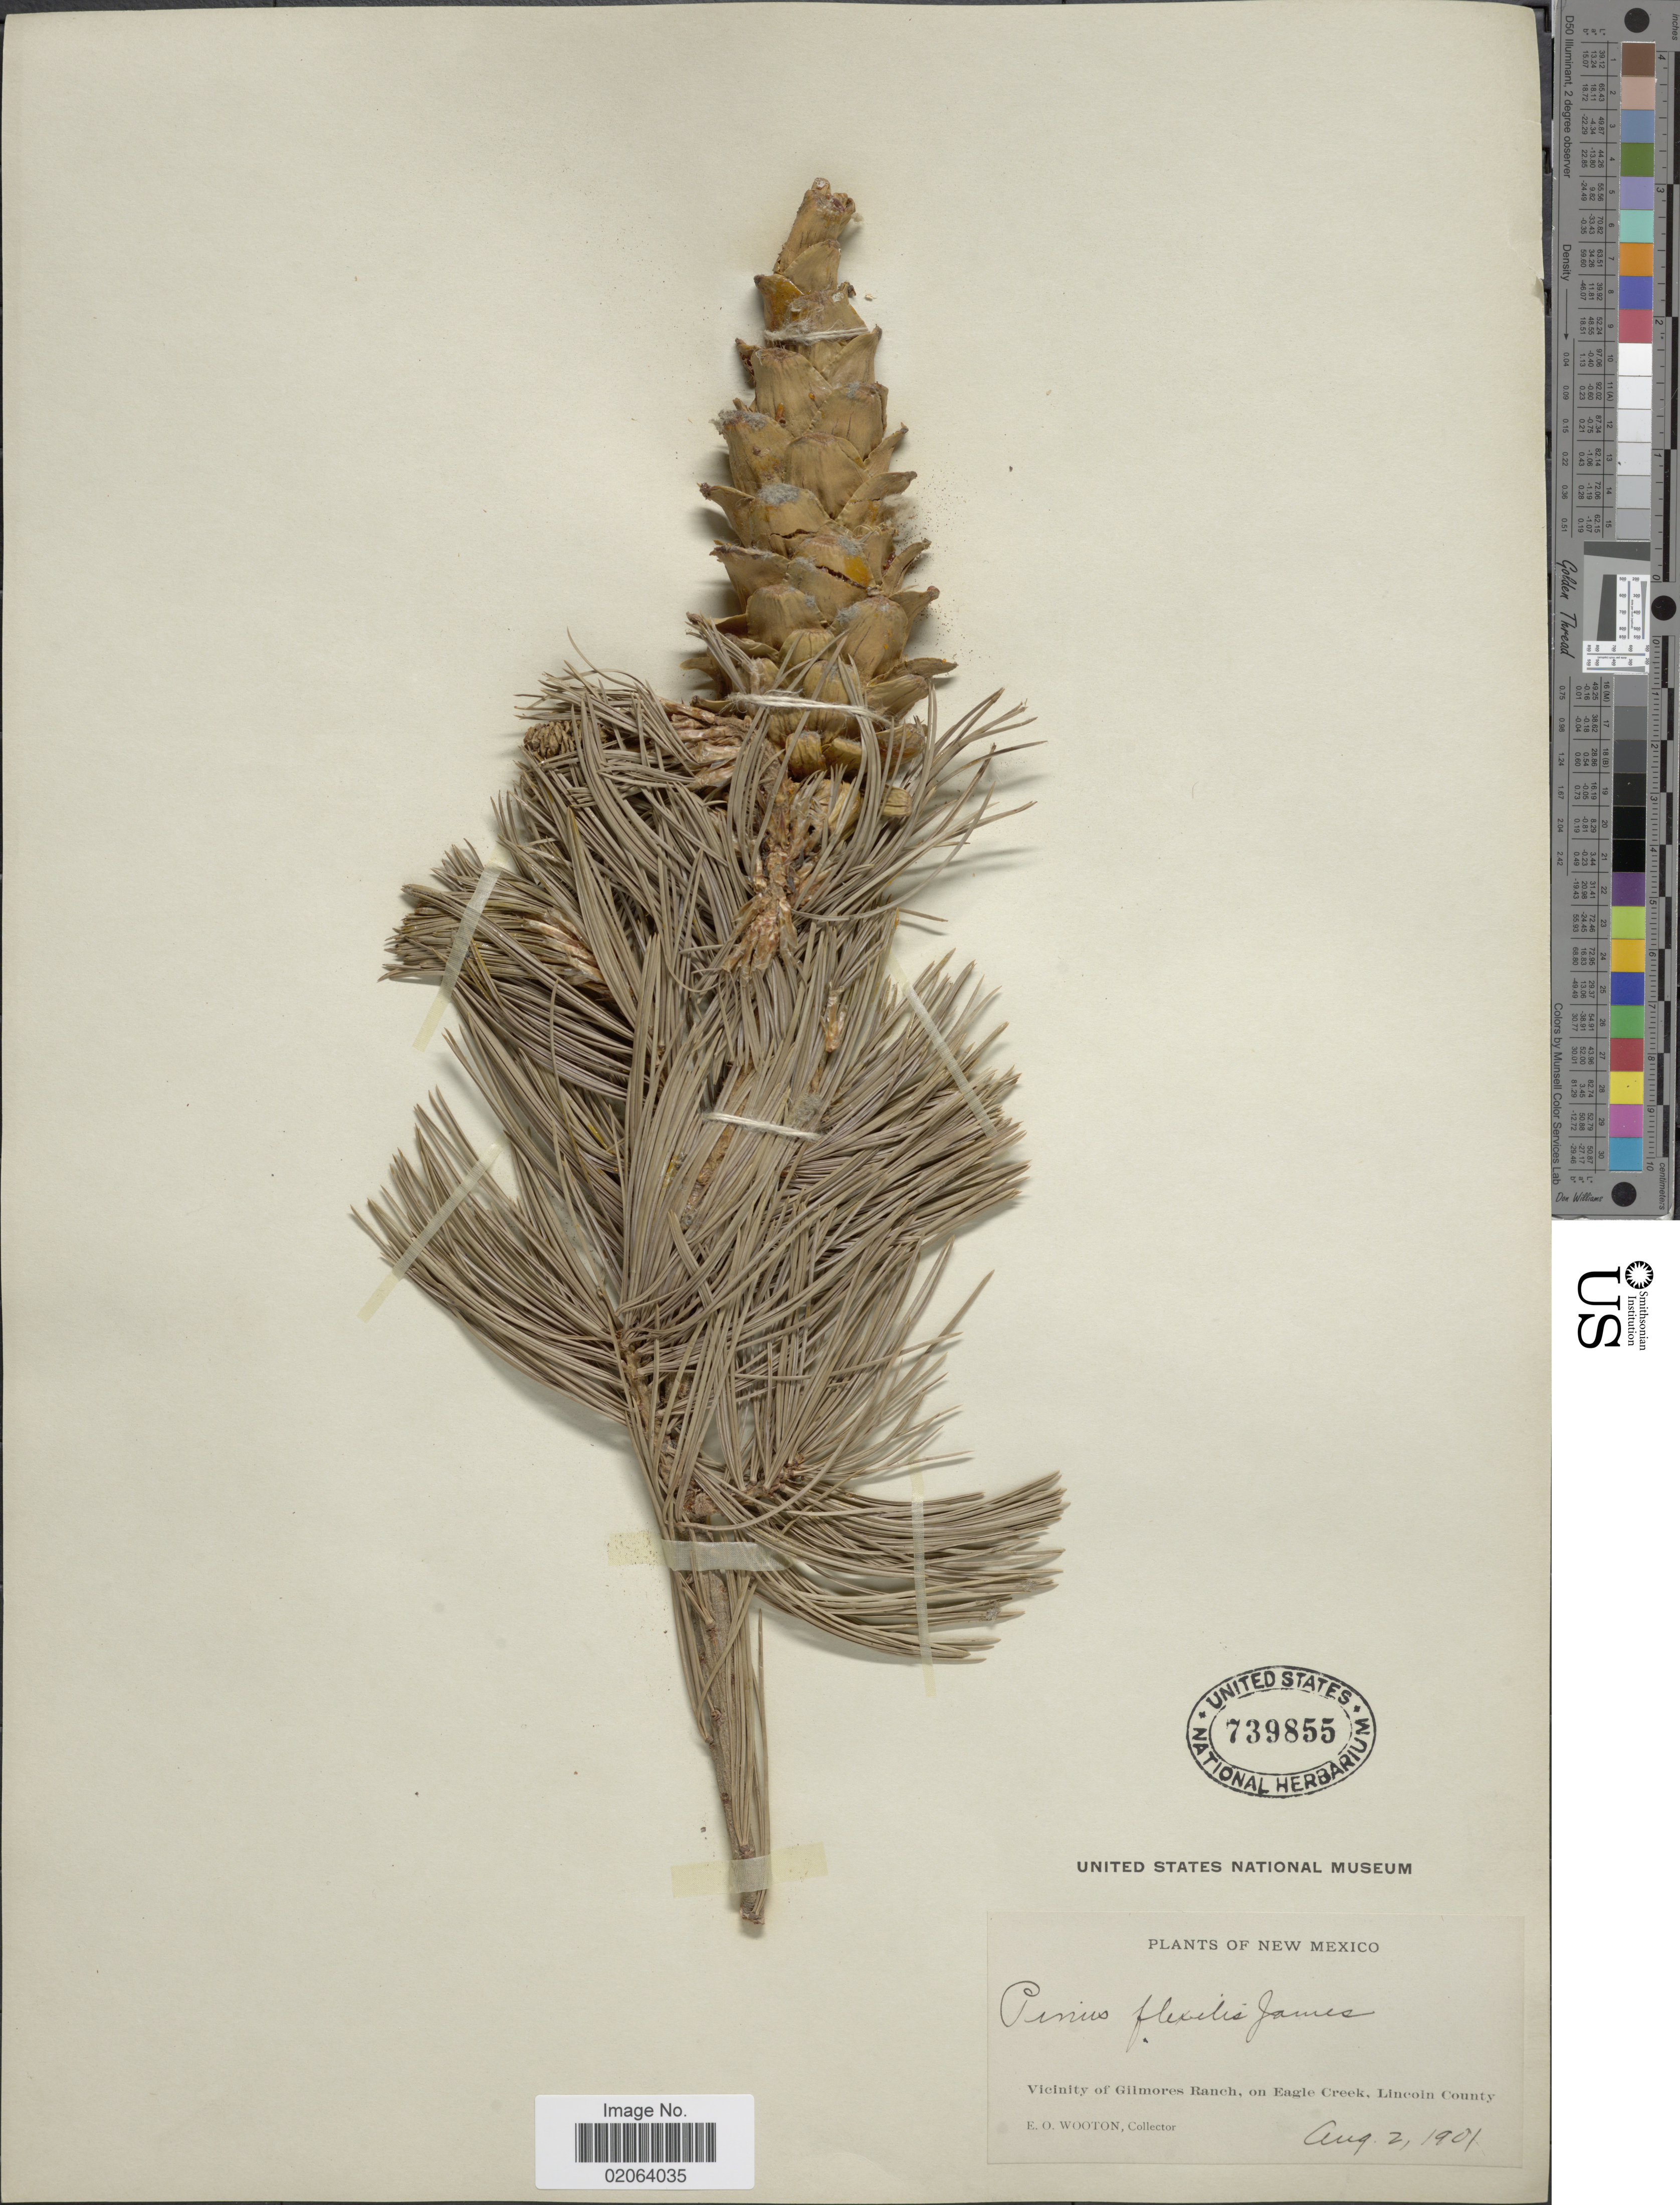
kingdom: Plantae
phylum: Tracheophyta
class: Pinopsida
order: Pinales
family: Pinaceae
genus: Pinus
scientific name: Pinus flexilis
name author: E. James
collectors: E. O. Wooton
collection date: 1901-08-02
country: United States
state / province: New Mexico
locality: Vicinity of Gilmores Ranch, on Eagle Creek, Lincoln County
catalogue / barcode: US 739855